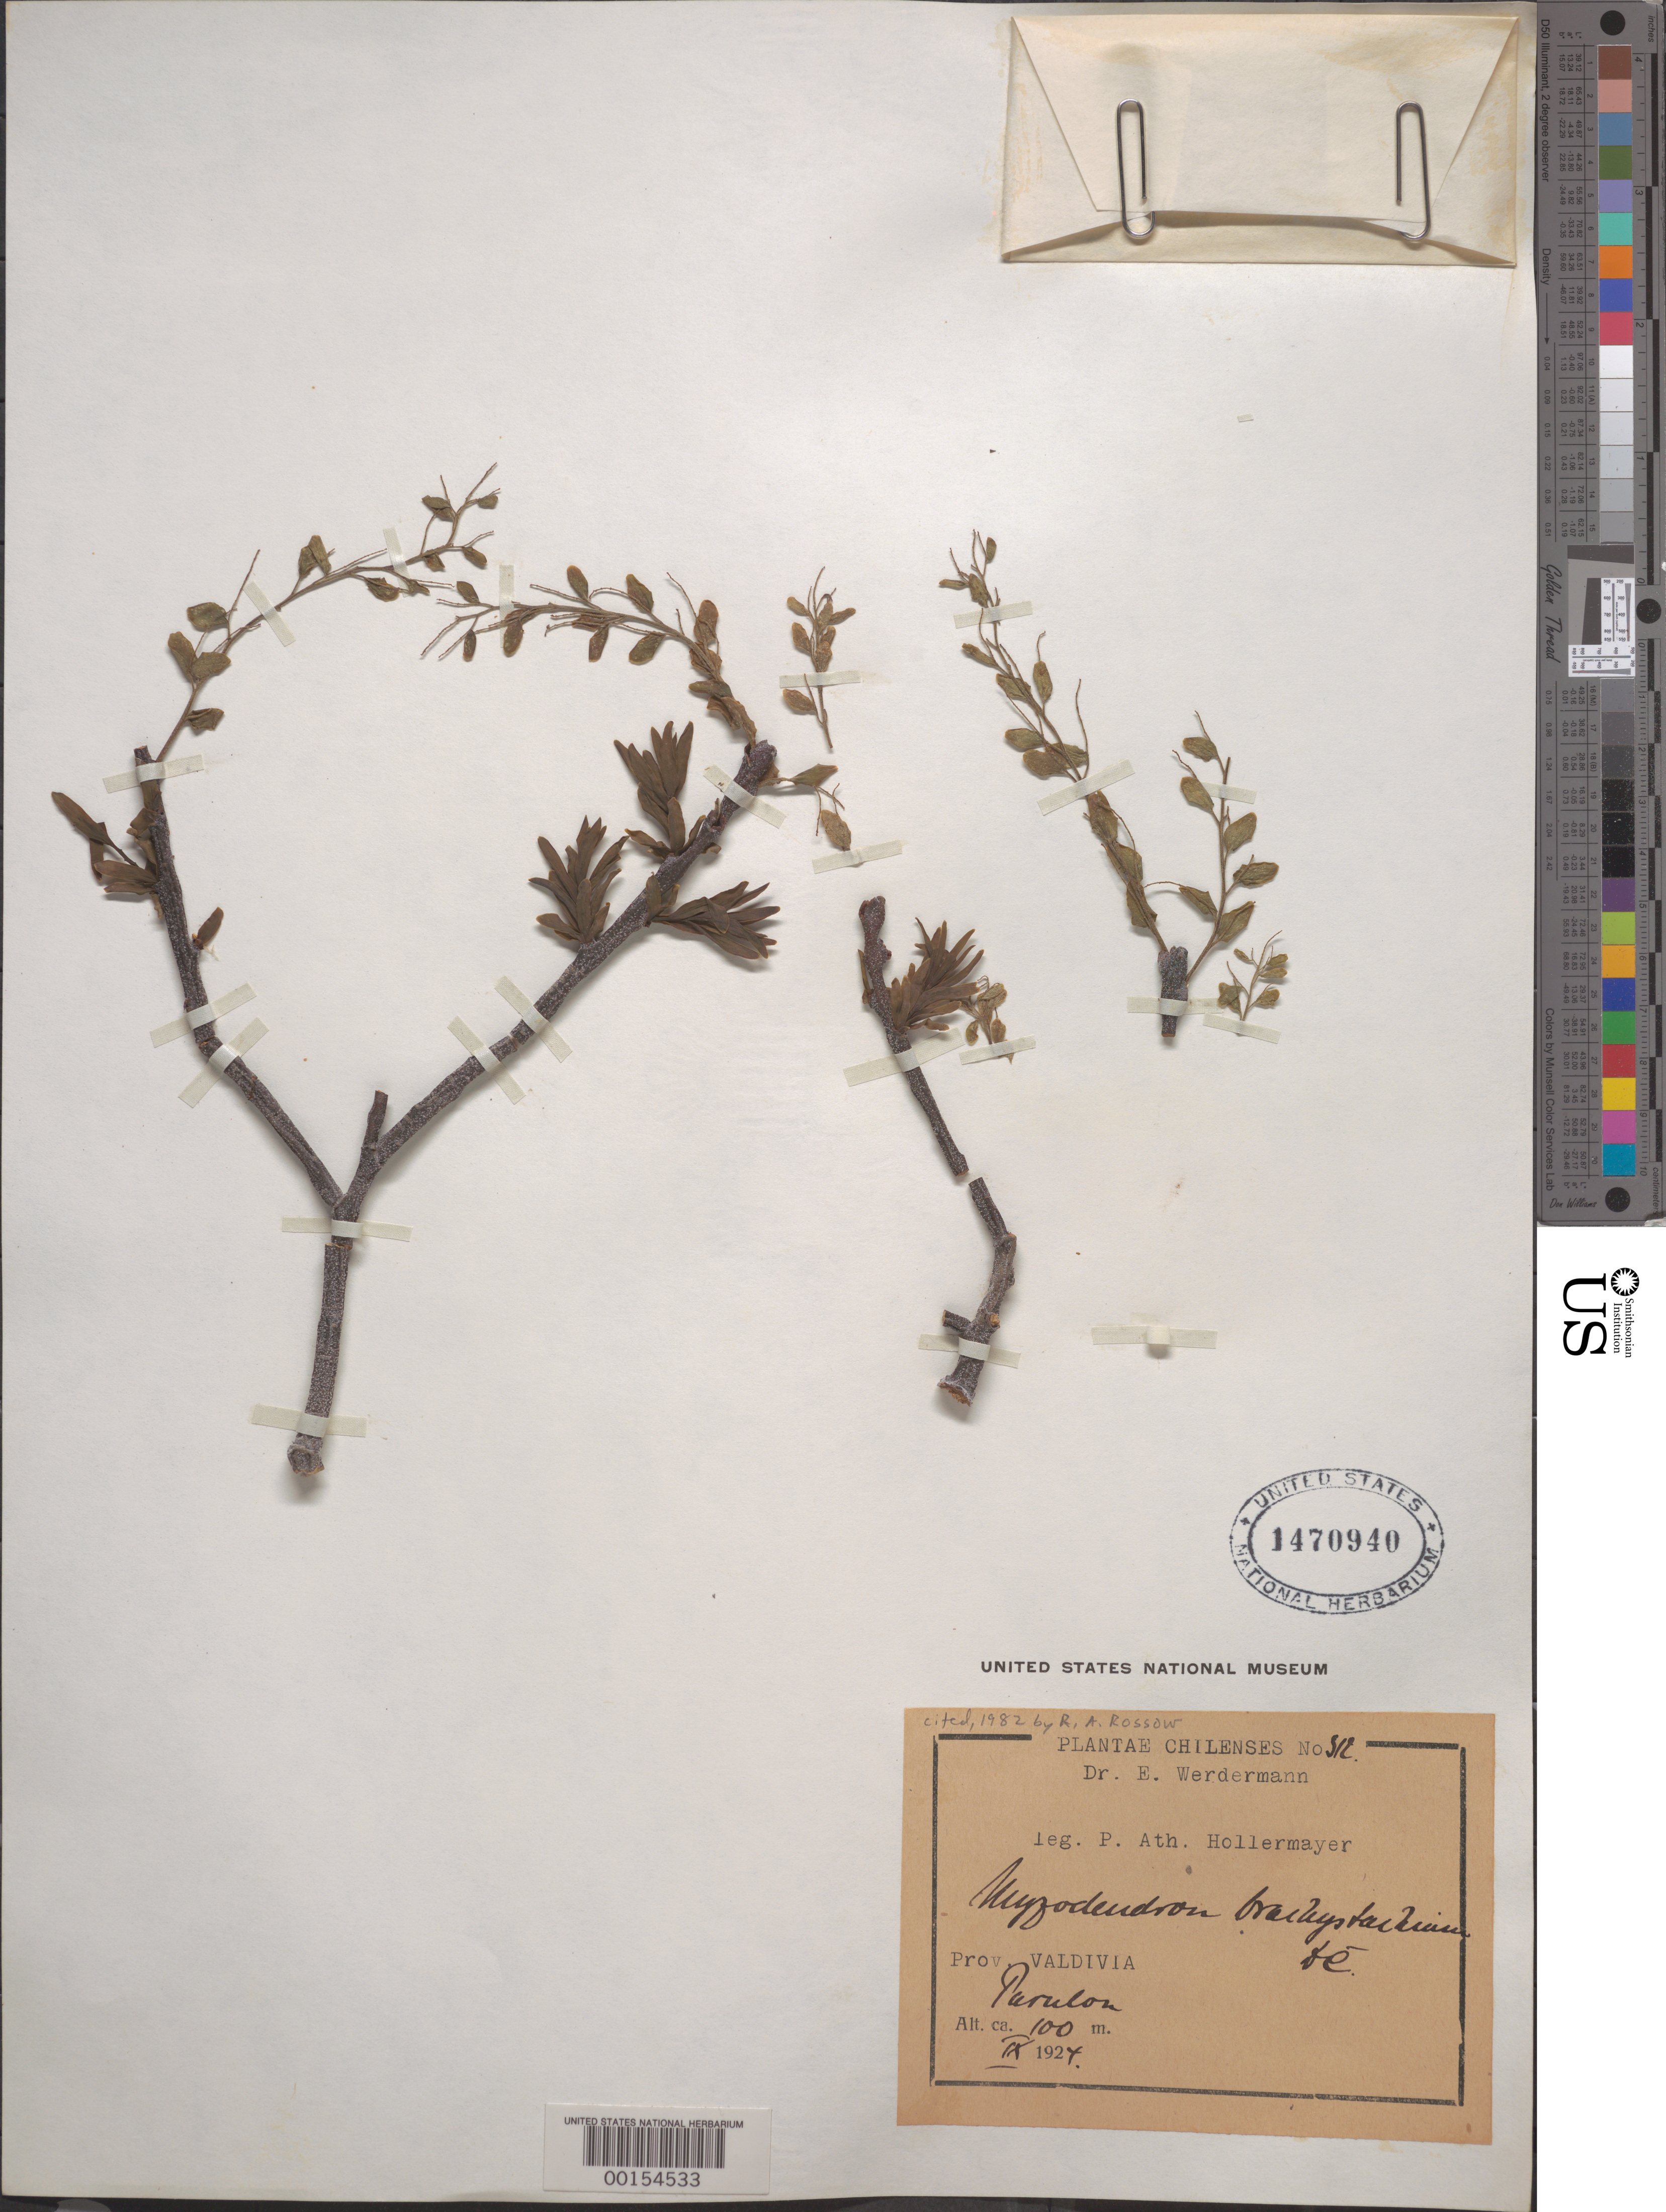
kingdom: Plantae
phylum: Tracheophyta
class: Magnoliopsida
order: Santalales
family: Misodendraceae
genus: Misodendrum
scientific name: Misodendrum brachystachyum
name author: DC.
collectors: P. Hollermayer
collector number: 312?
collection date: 1927-09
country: Chile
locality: Prov. Valdivia. Purulón.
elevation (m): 100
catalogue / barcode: US 1470940